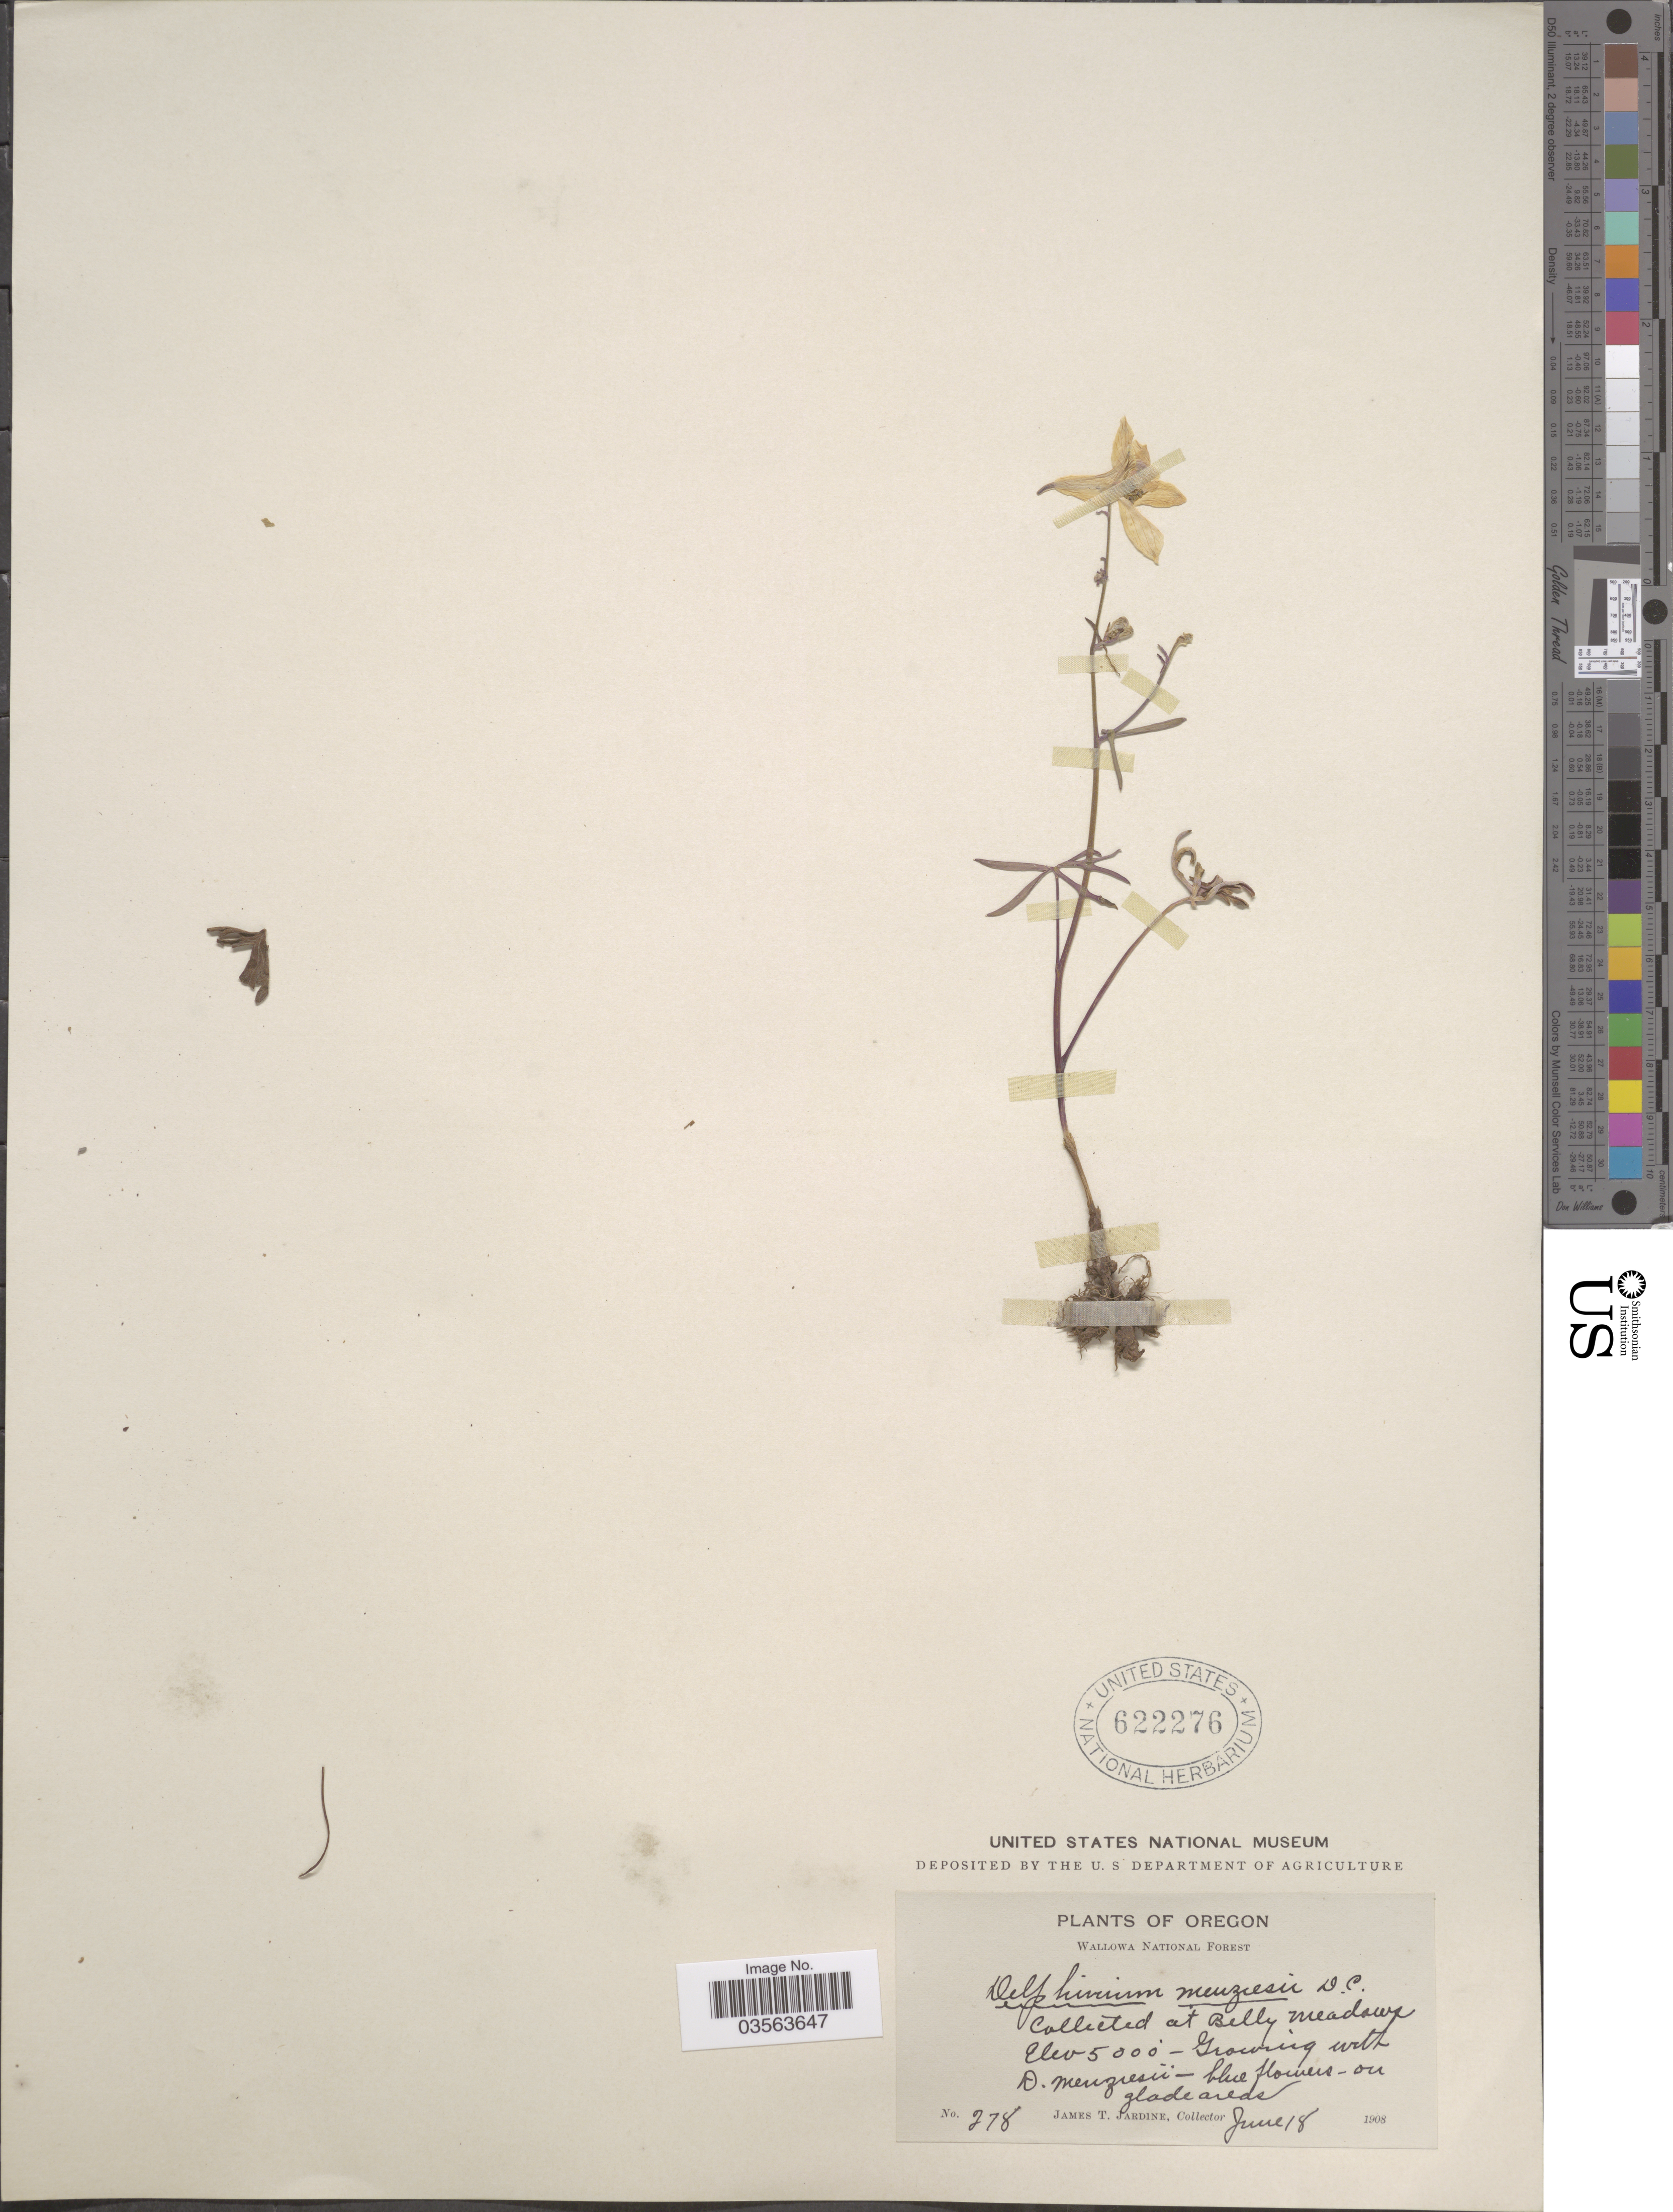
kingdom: Plantae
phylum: Tracheophyta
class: Magnoliopsida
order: Ranunculales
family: Ranunculaceae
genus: Delphinium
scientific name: Delphinium menziesii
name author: DC.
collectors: J. T. Jardine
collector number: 278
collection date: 1908-06-18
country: United States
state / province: Oregon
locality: Wallowa National Forest. Belly Meadows.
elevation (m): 1524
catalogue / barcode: US 622276